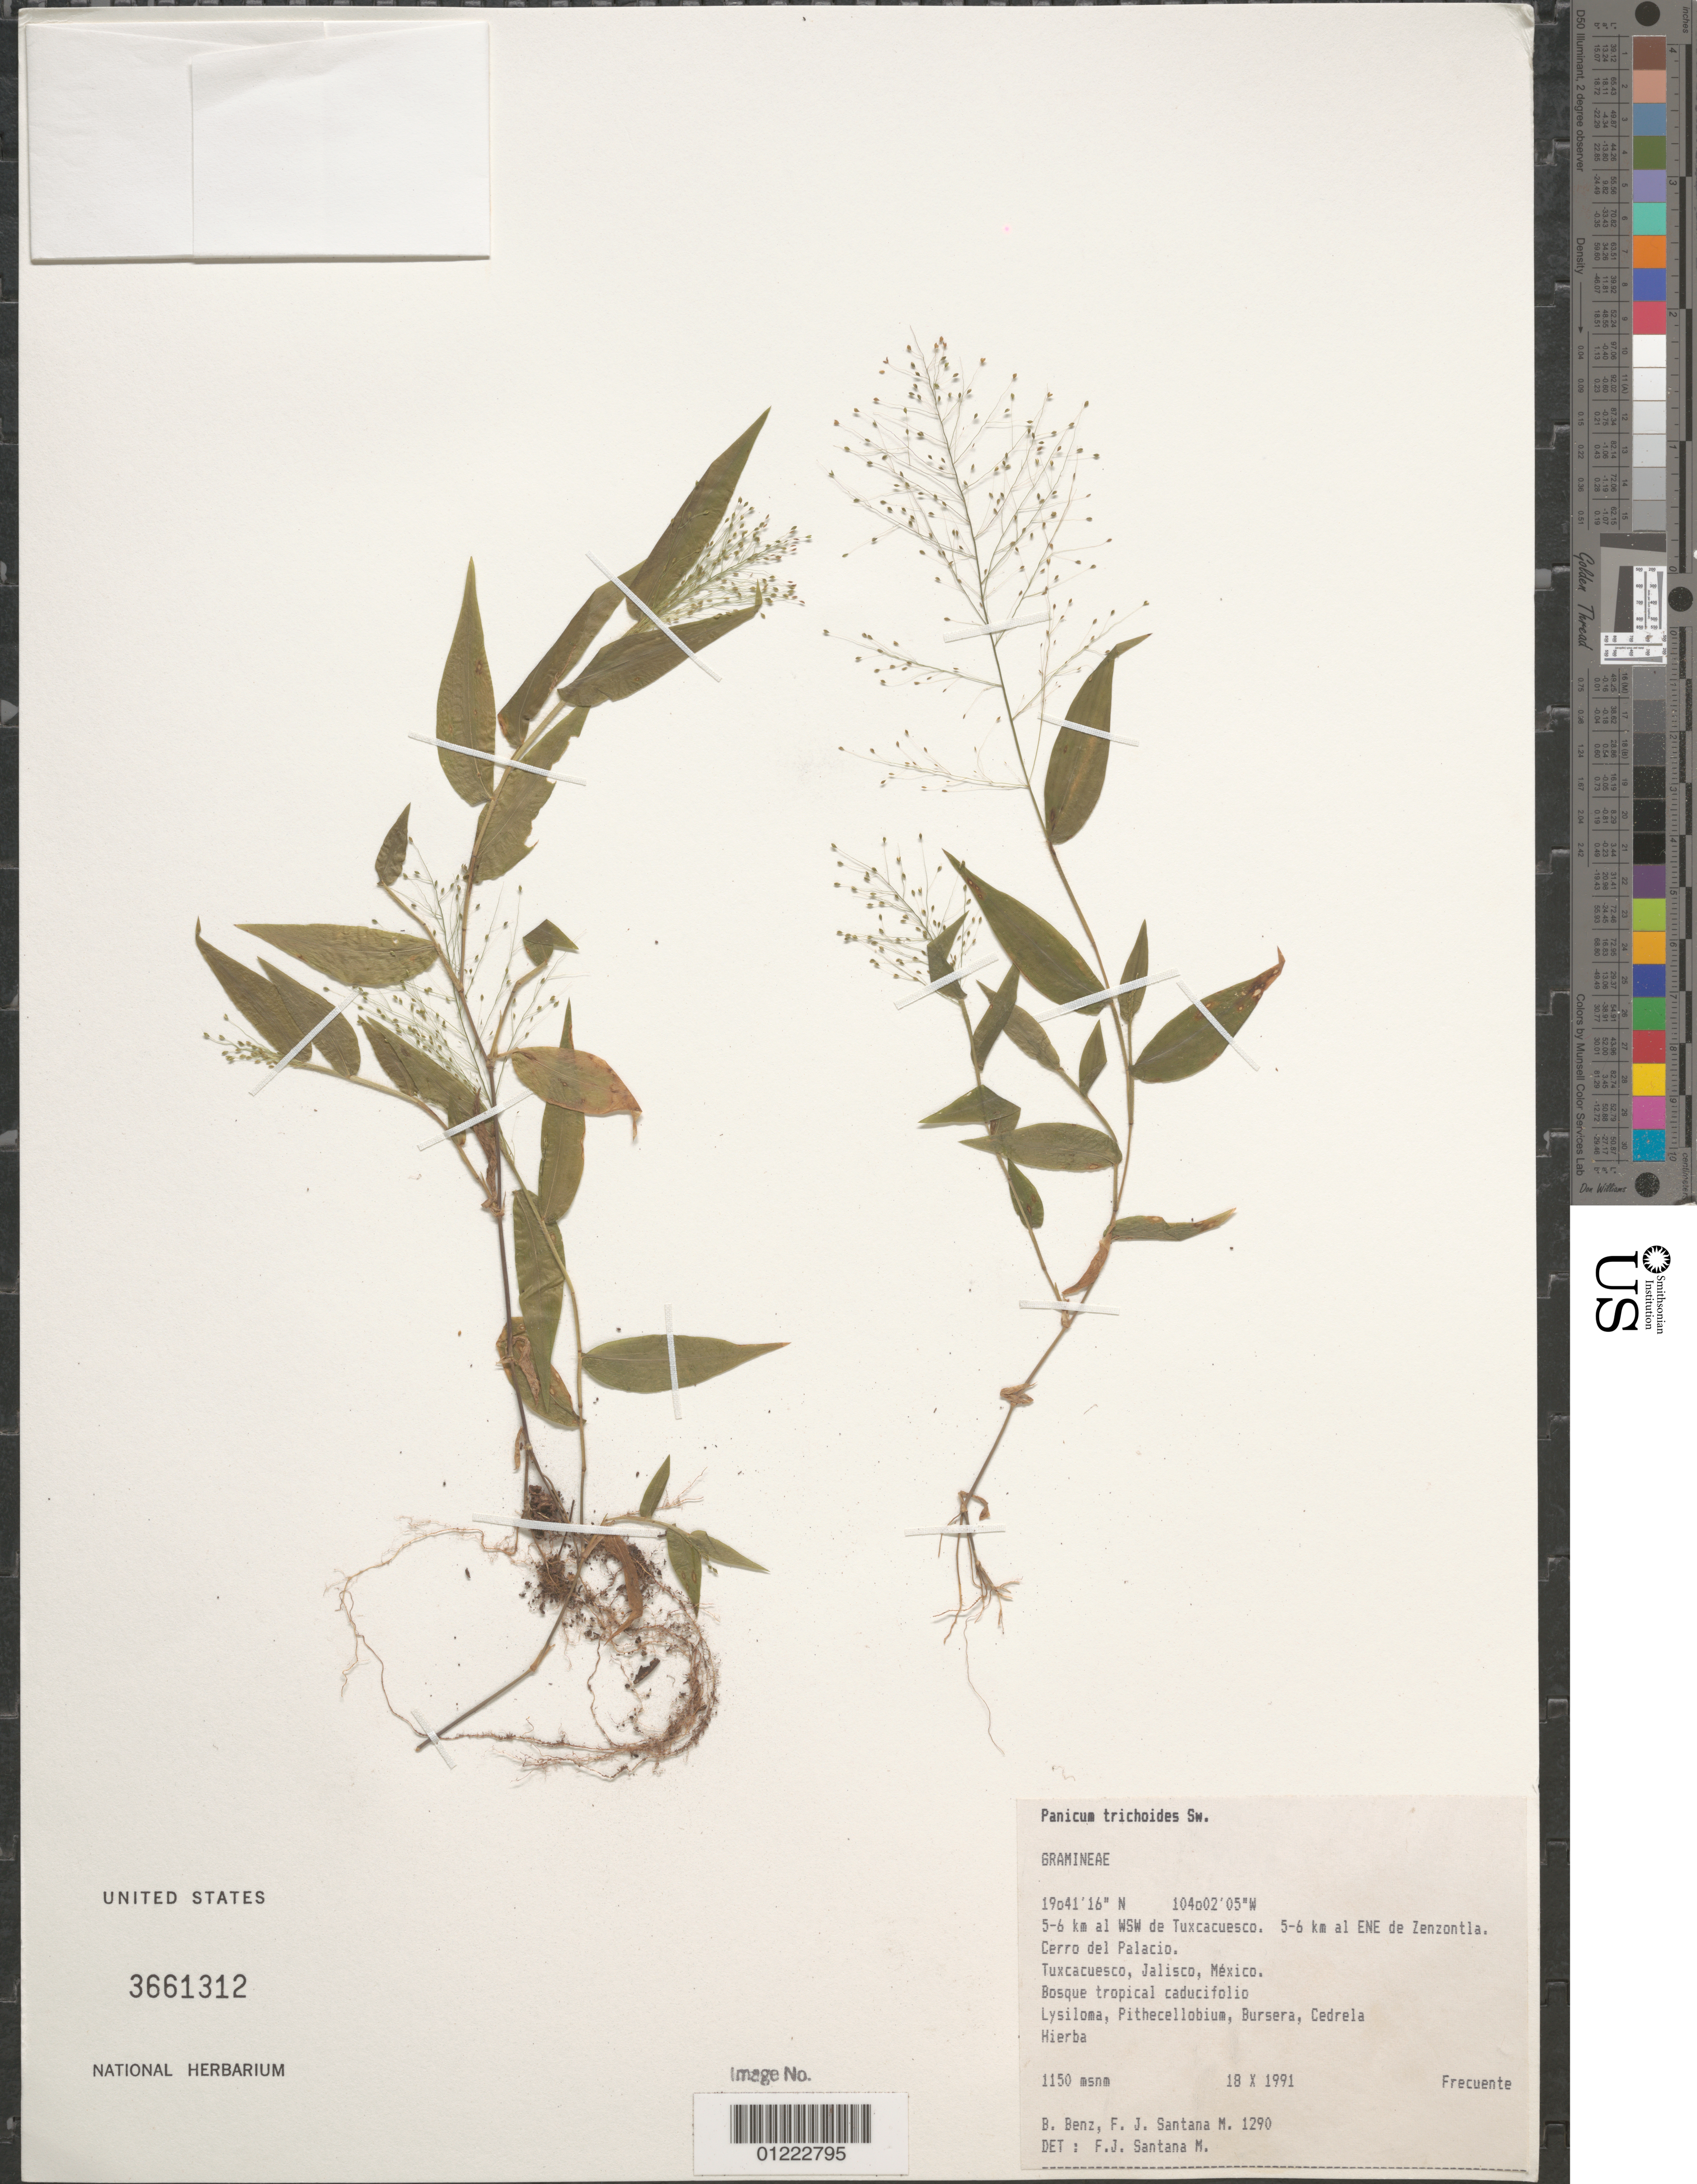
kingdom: Plantae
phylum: Tracheophyta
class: Liliopsida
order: Poales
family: Poaceae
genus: Panicum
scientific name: Panicum trichoides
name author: Sw.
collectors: B. F. Benz & F. J. Santana M.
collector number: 1290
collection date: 1991-10-18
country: Mexico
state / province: Jalisco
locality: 5-6 km al WSW de Tuxcacuesco. 5-6 km al ENE de Zenzontla Cerro del Palacio. Tuxcacuesco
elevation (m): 1150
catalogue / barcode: US 3661312